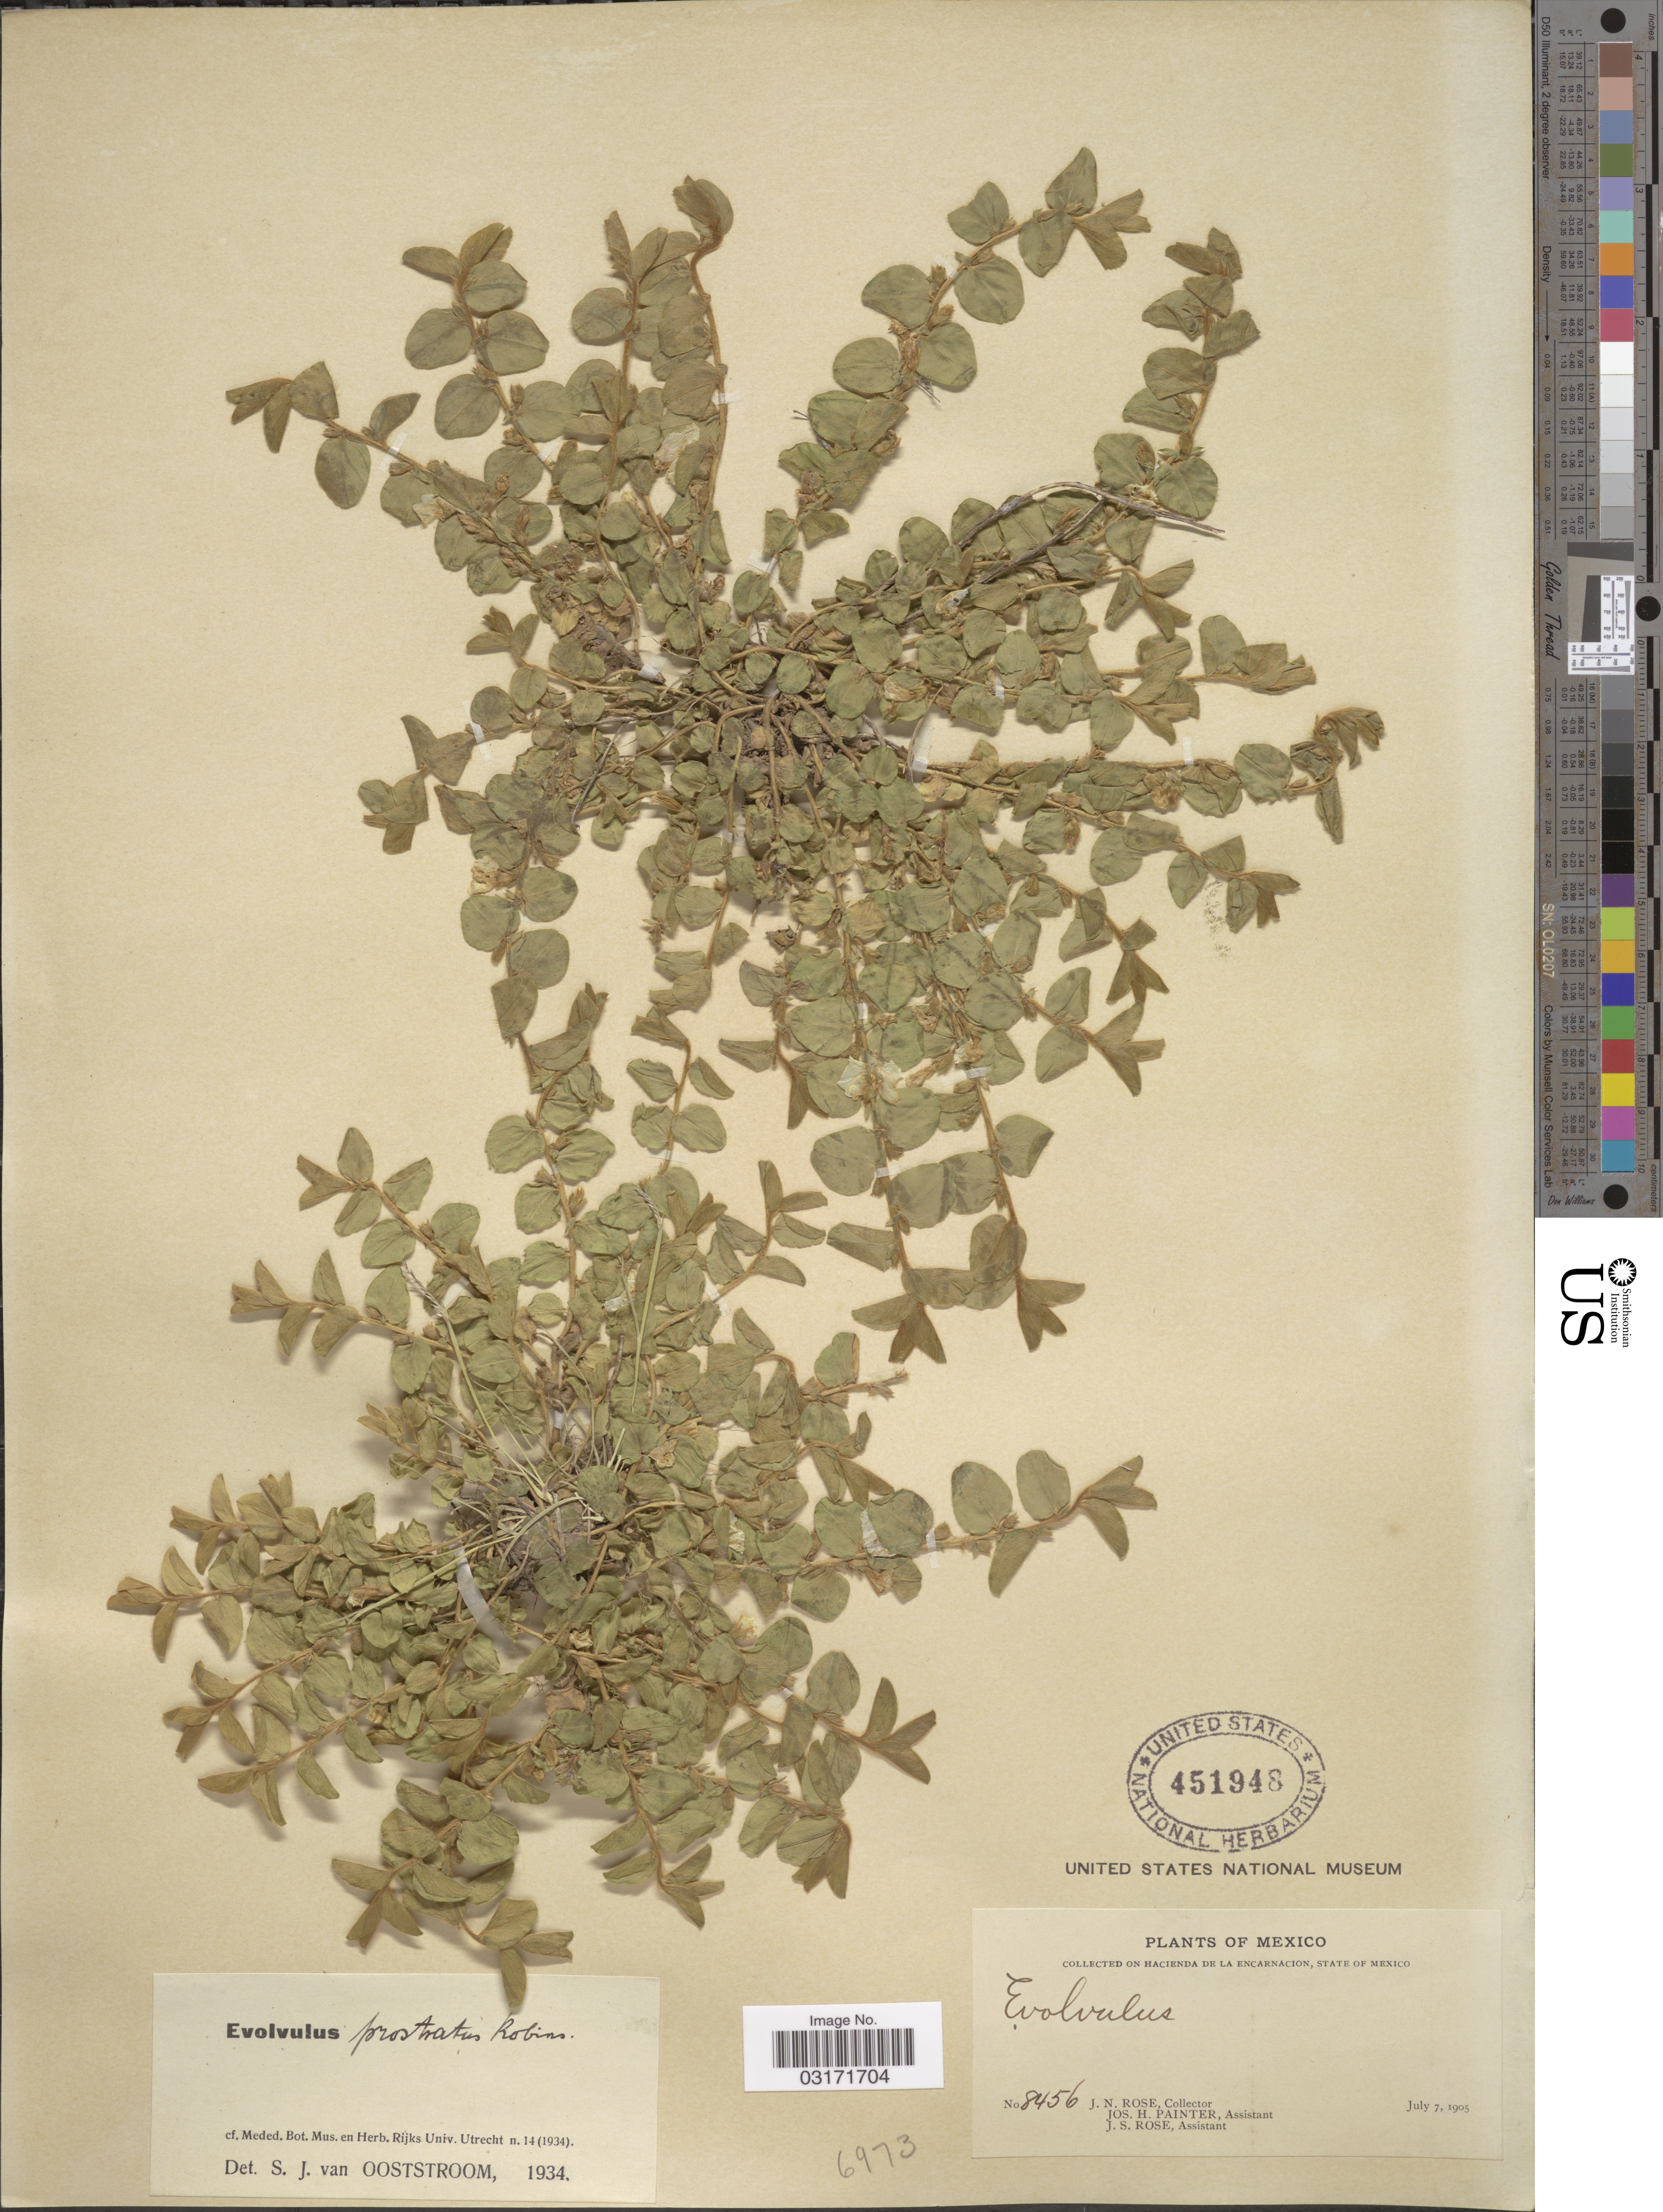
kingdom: Plantae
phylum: Tracheophyta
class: Magnoliopsida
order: Solanales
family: Convolvulaceae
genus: Evolvulus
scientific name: Evolvulus prostratus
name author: B.L. Rob.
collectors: J. N. Rose, J. H. Painter & J. S. Rose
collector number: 8456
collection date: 1905-07-07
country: Mexico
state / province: México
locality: On Hacienda de La Encarnacion.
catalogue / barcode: US 451948